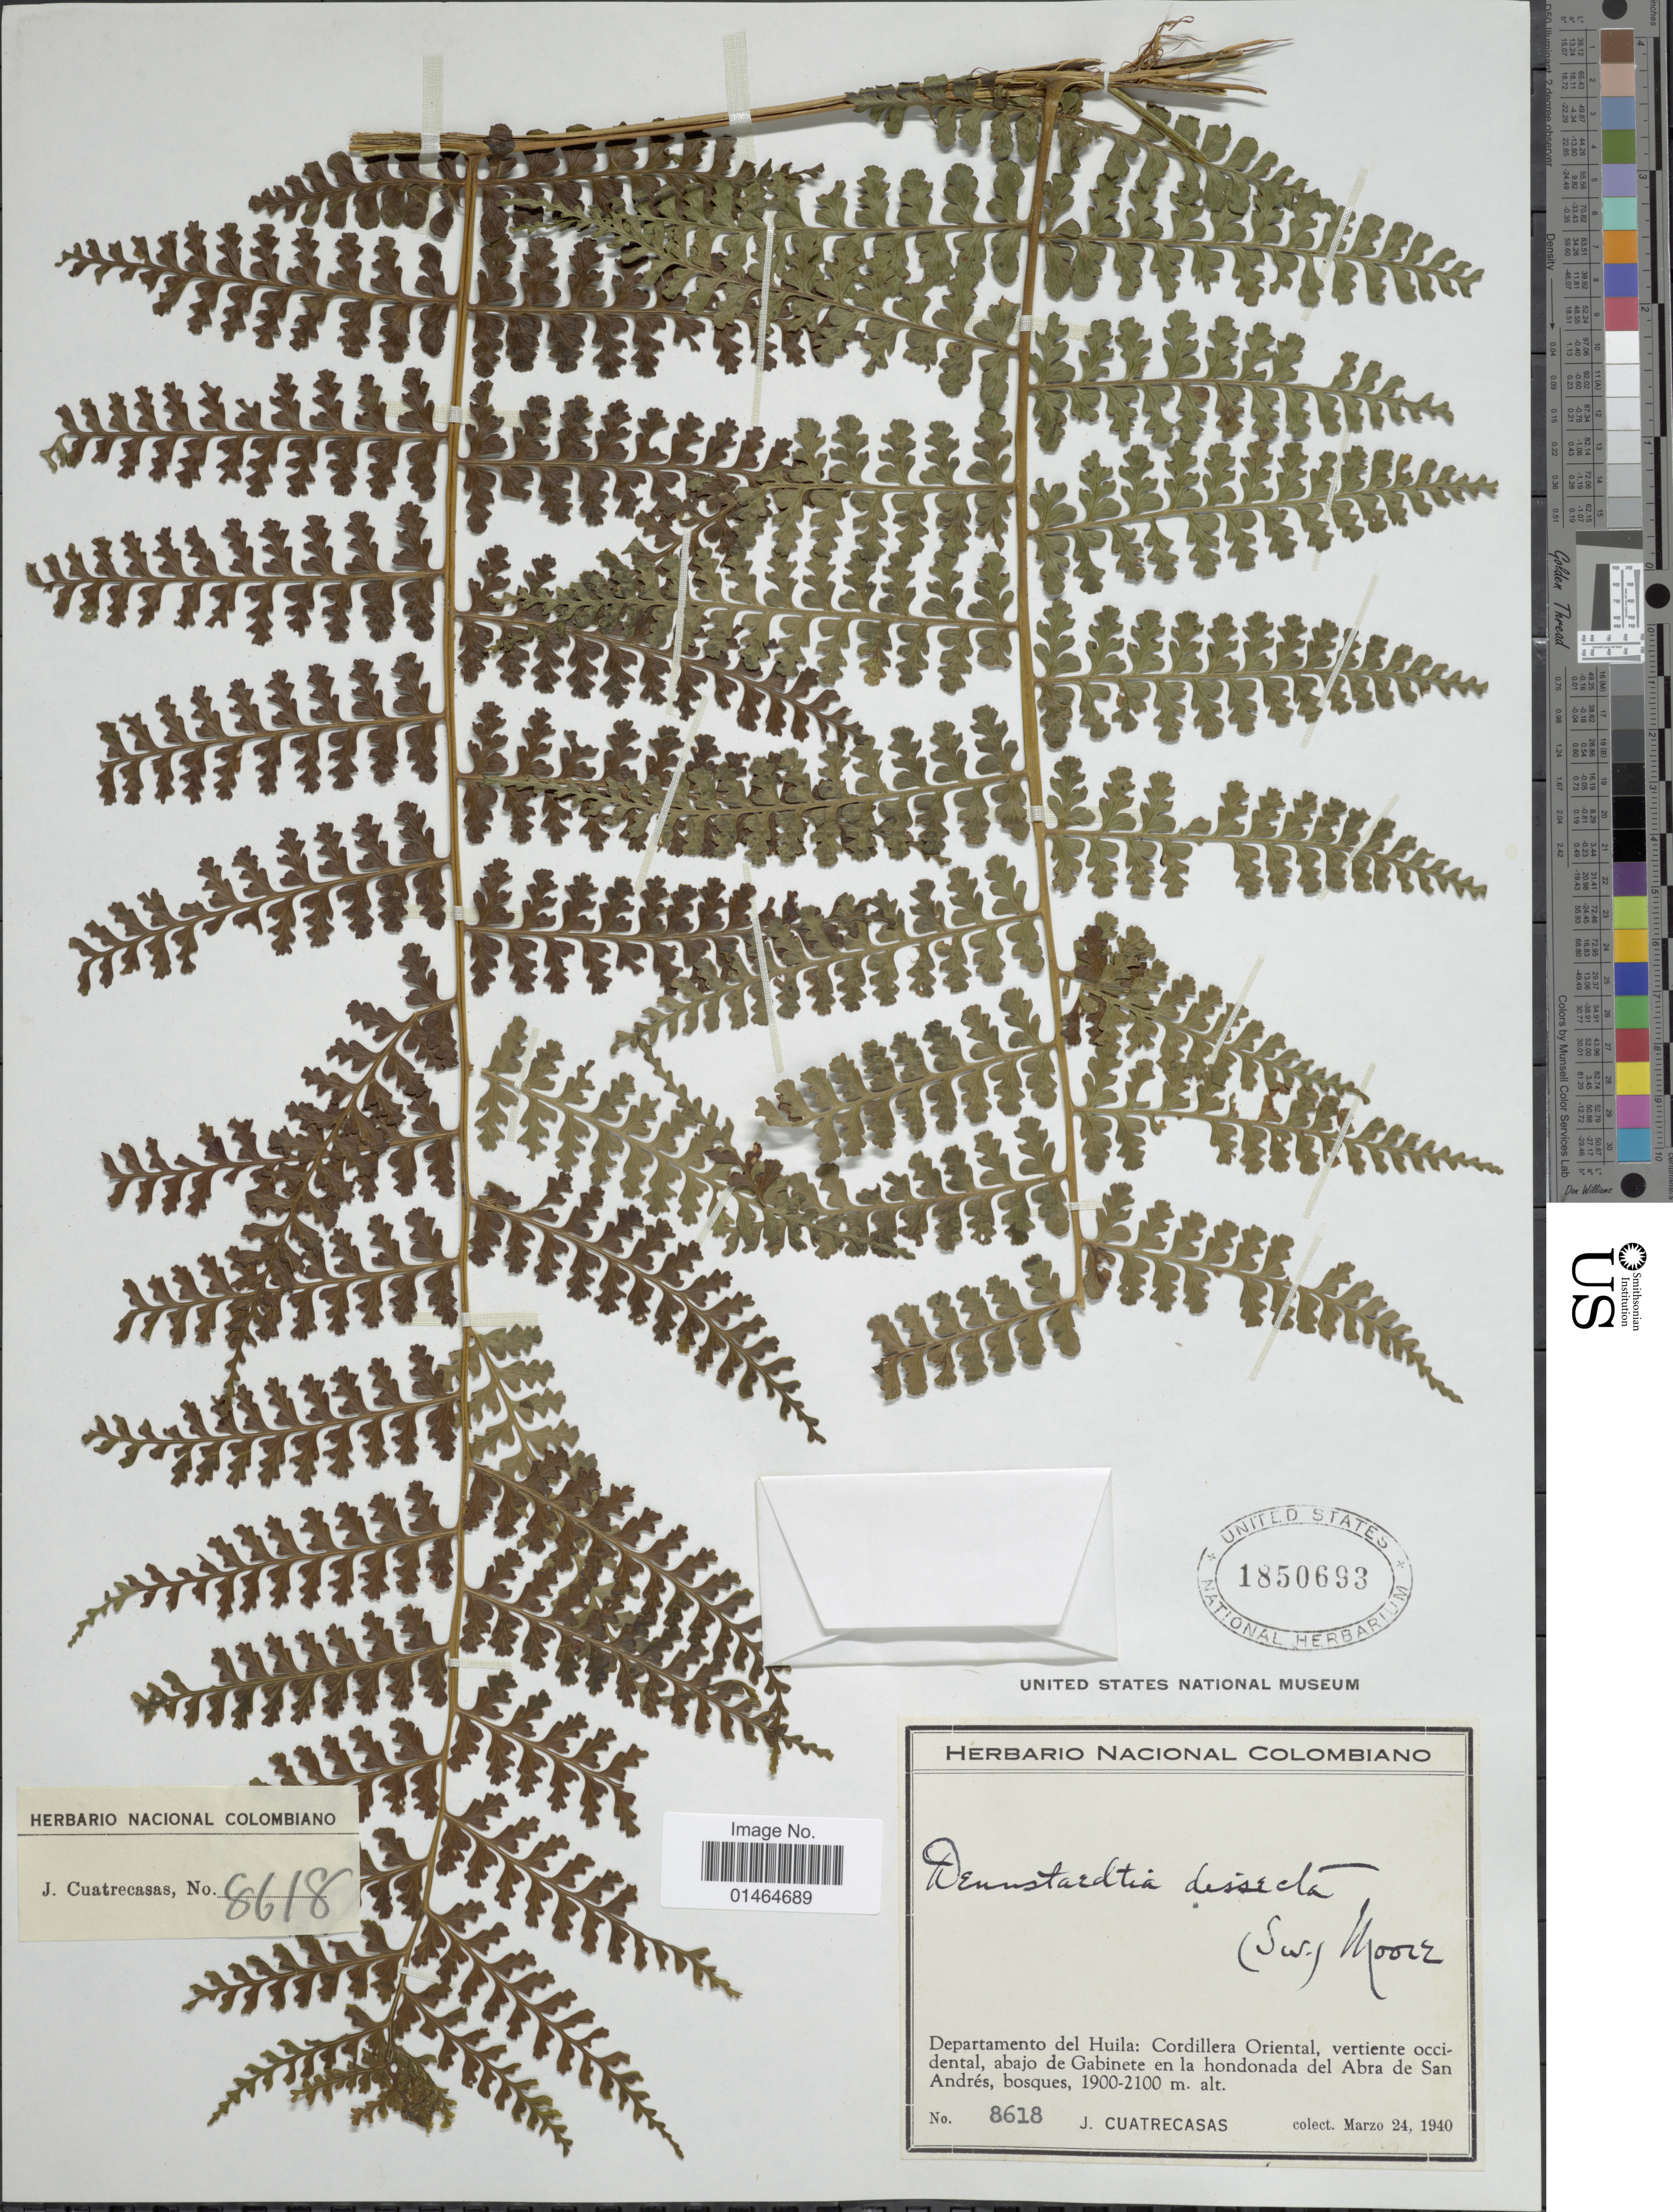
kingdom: Plantae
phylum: Tracheophyta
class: Polypodiopsida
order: Polypodiales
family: Dennstaedtiaceae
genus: Dennstaedtia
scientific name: Dennstaedtia dissecta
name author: (Sw.) T. Moore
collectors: J. Cuatrecasas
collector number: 8618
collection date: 1940-03-24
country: Colombia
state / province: Huila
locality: Cordillera Oriental, vertiente occidental, abajo de Gabinete en la hondonada del Abra de San Andrés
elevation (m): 1900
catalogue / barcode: US 1850693